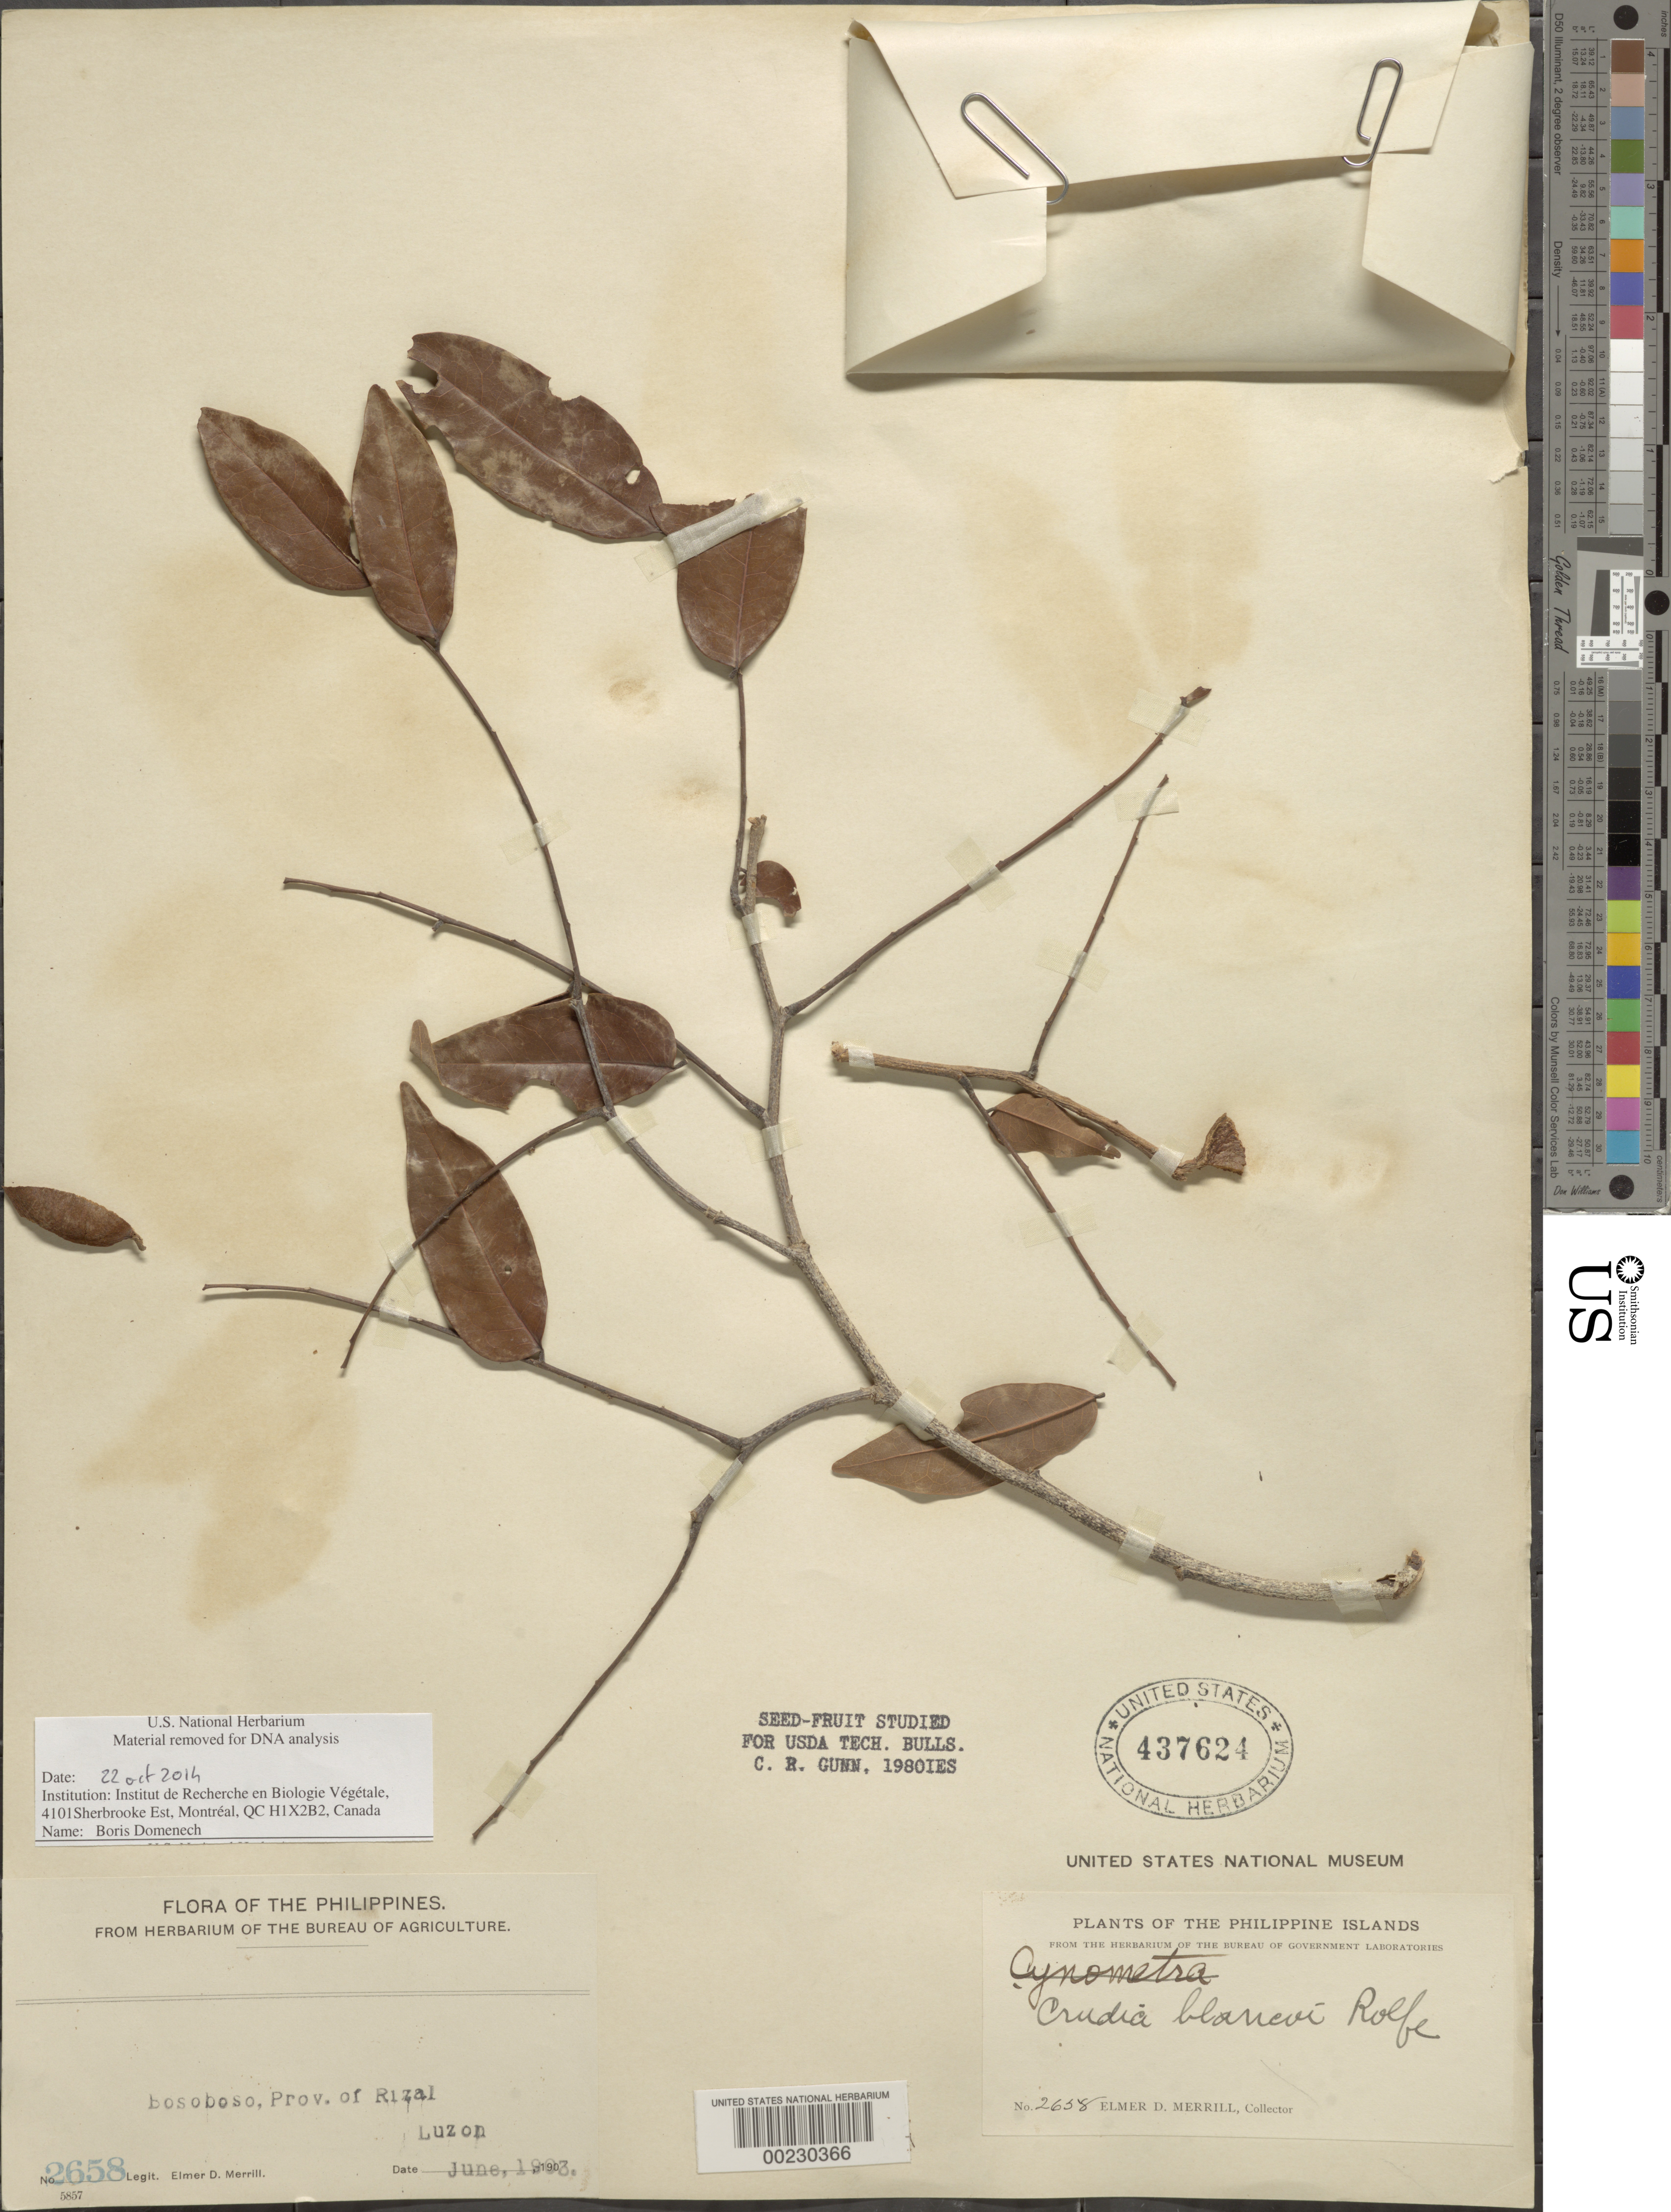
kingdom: Plantae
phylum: Tracheophyta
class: Magnoliopsida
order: Fabales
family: Fabaceae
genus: Crudia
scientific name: Crudia blancoi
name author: Rolfe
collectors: E. D. Merrill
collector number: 2658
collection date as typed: Jun 1903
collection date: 1903-06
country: Philippines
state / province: Calabarzon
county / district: Rizal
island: Luzon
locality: Bosoboso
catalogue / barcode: US 437624